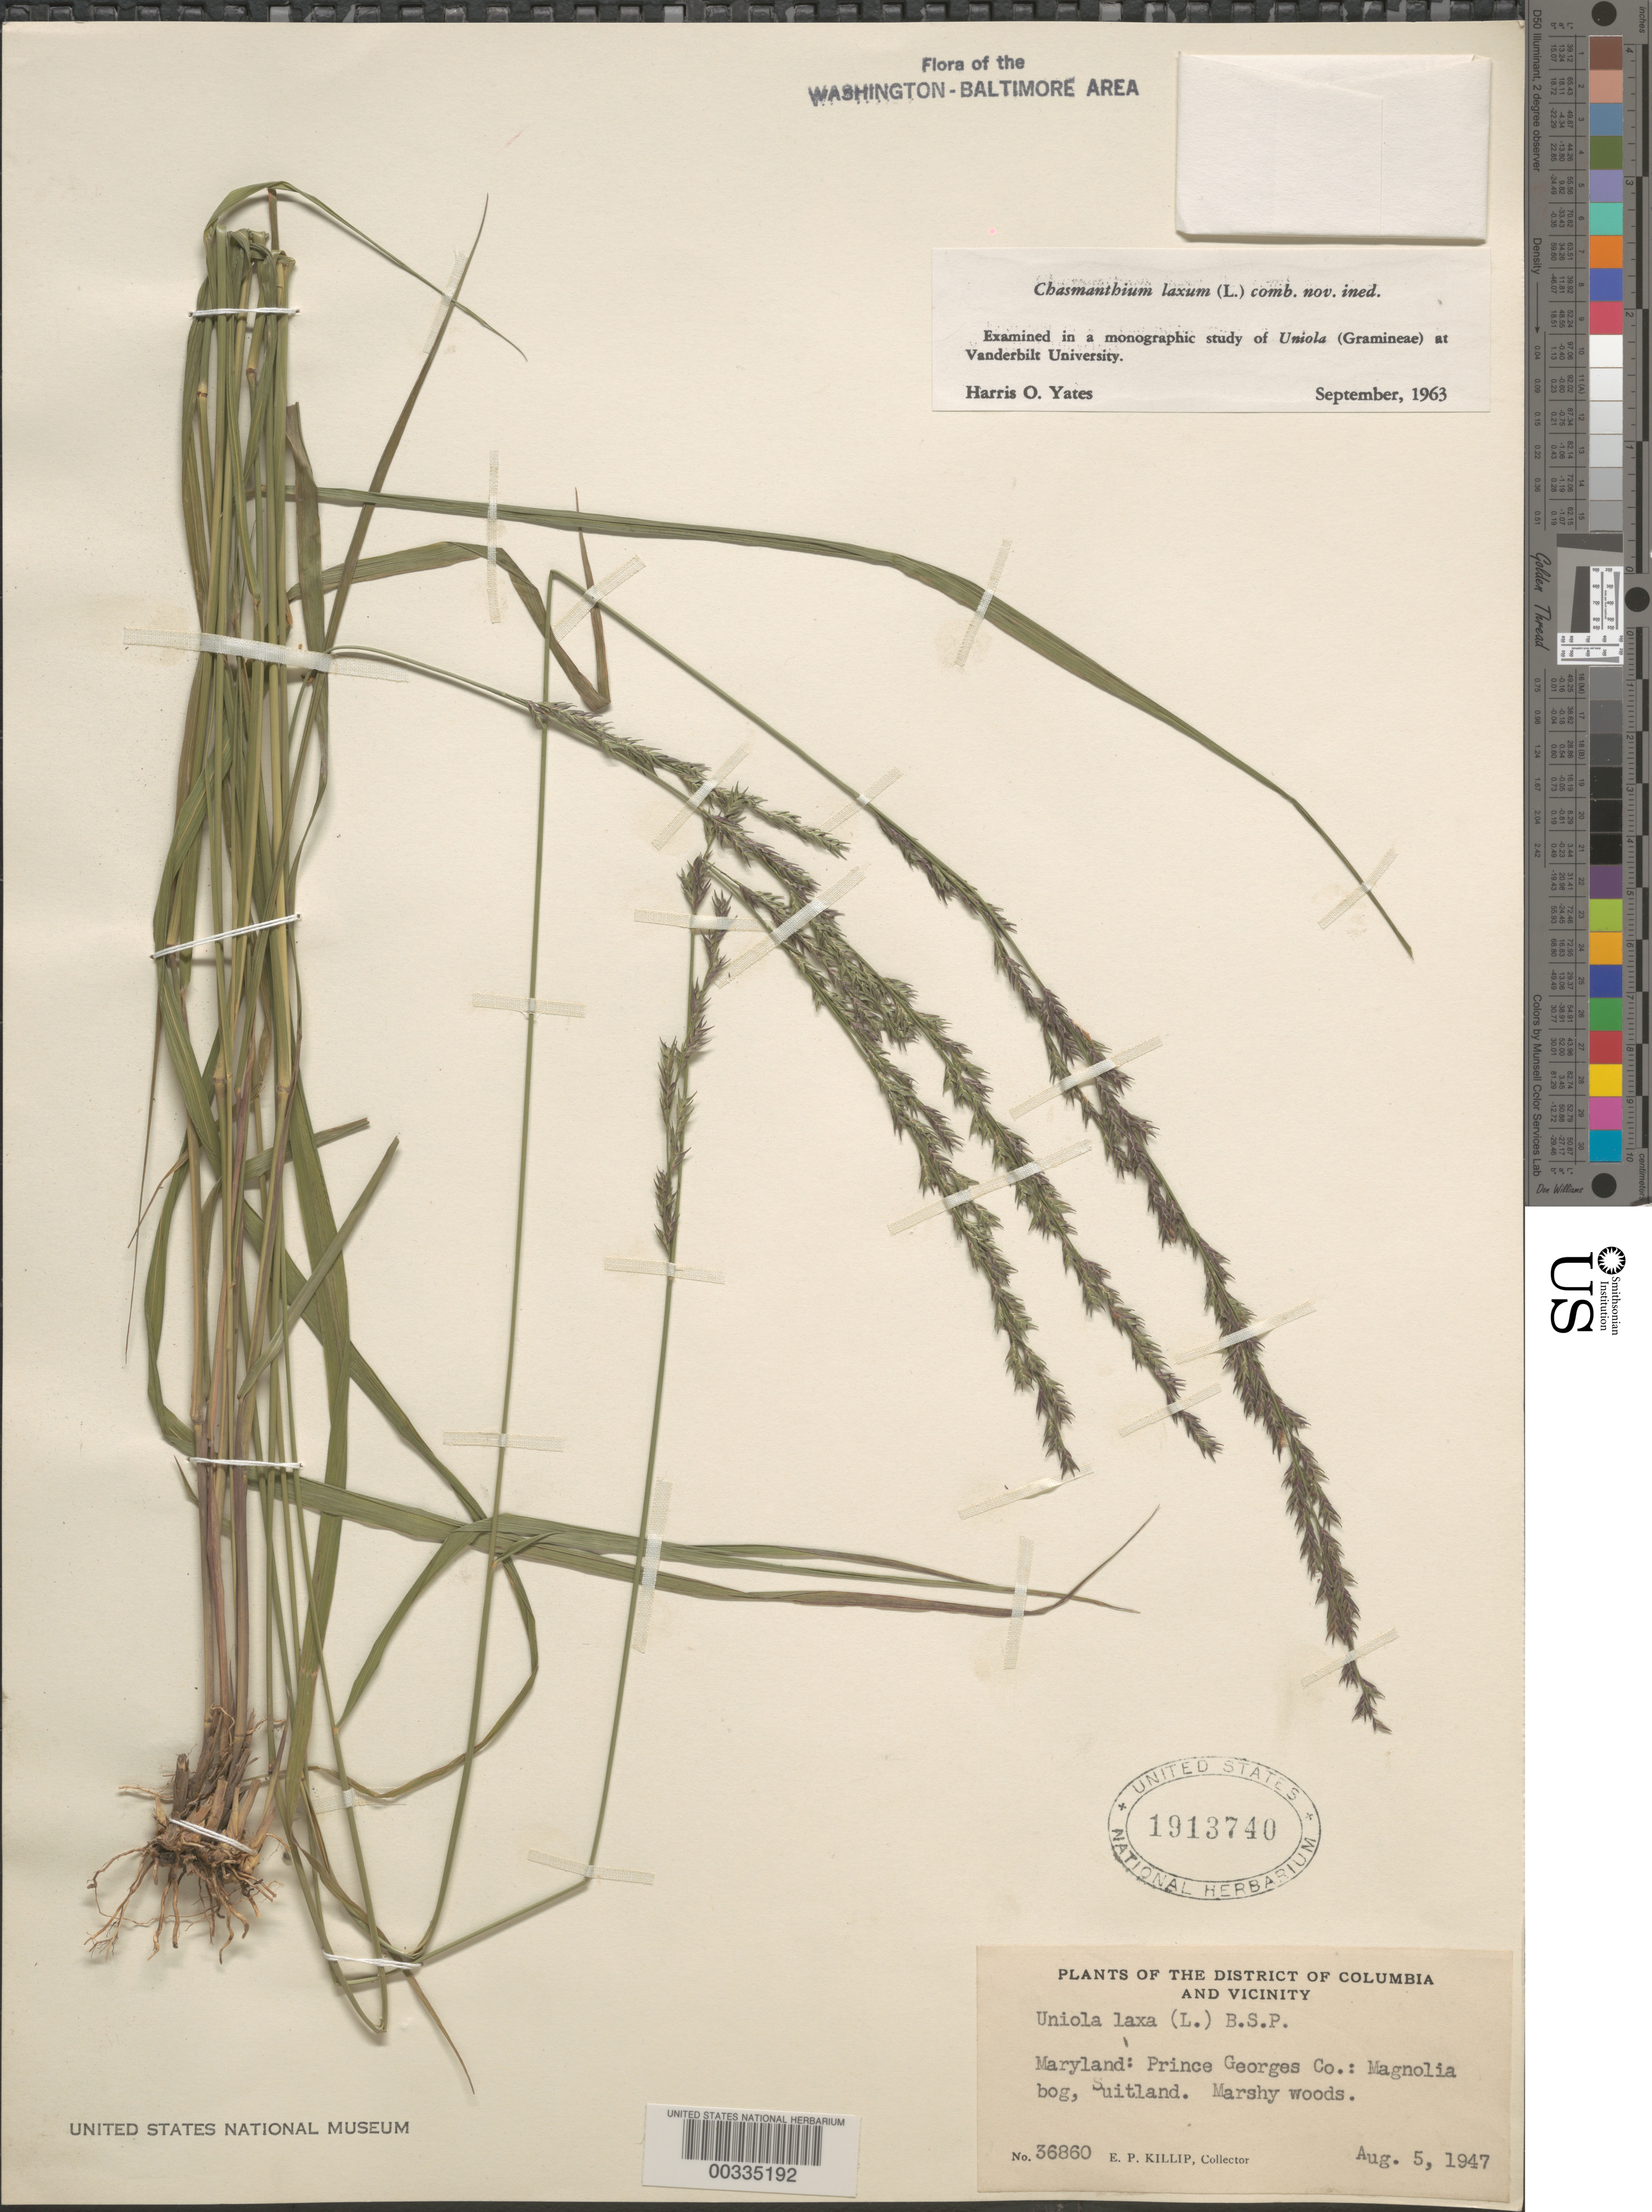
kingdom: Plantae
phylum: Tracheophyta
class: Liliopsida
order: Poales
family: Poaceae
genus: Chasmanthium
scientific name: Chasmanthium laxum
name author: (L.) H.O. Yates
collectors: E. P. Killip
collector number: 36860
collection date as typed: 05 Aug 1947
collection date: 1947-08-05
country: United States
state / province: Maryland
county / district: Prince George's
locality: Magnolia Bog, Suitland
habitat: Marshy woods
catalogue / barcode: US 1913740